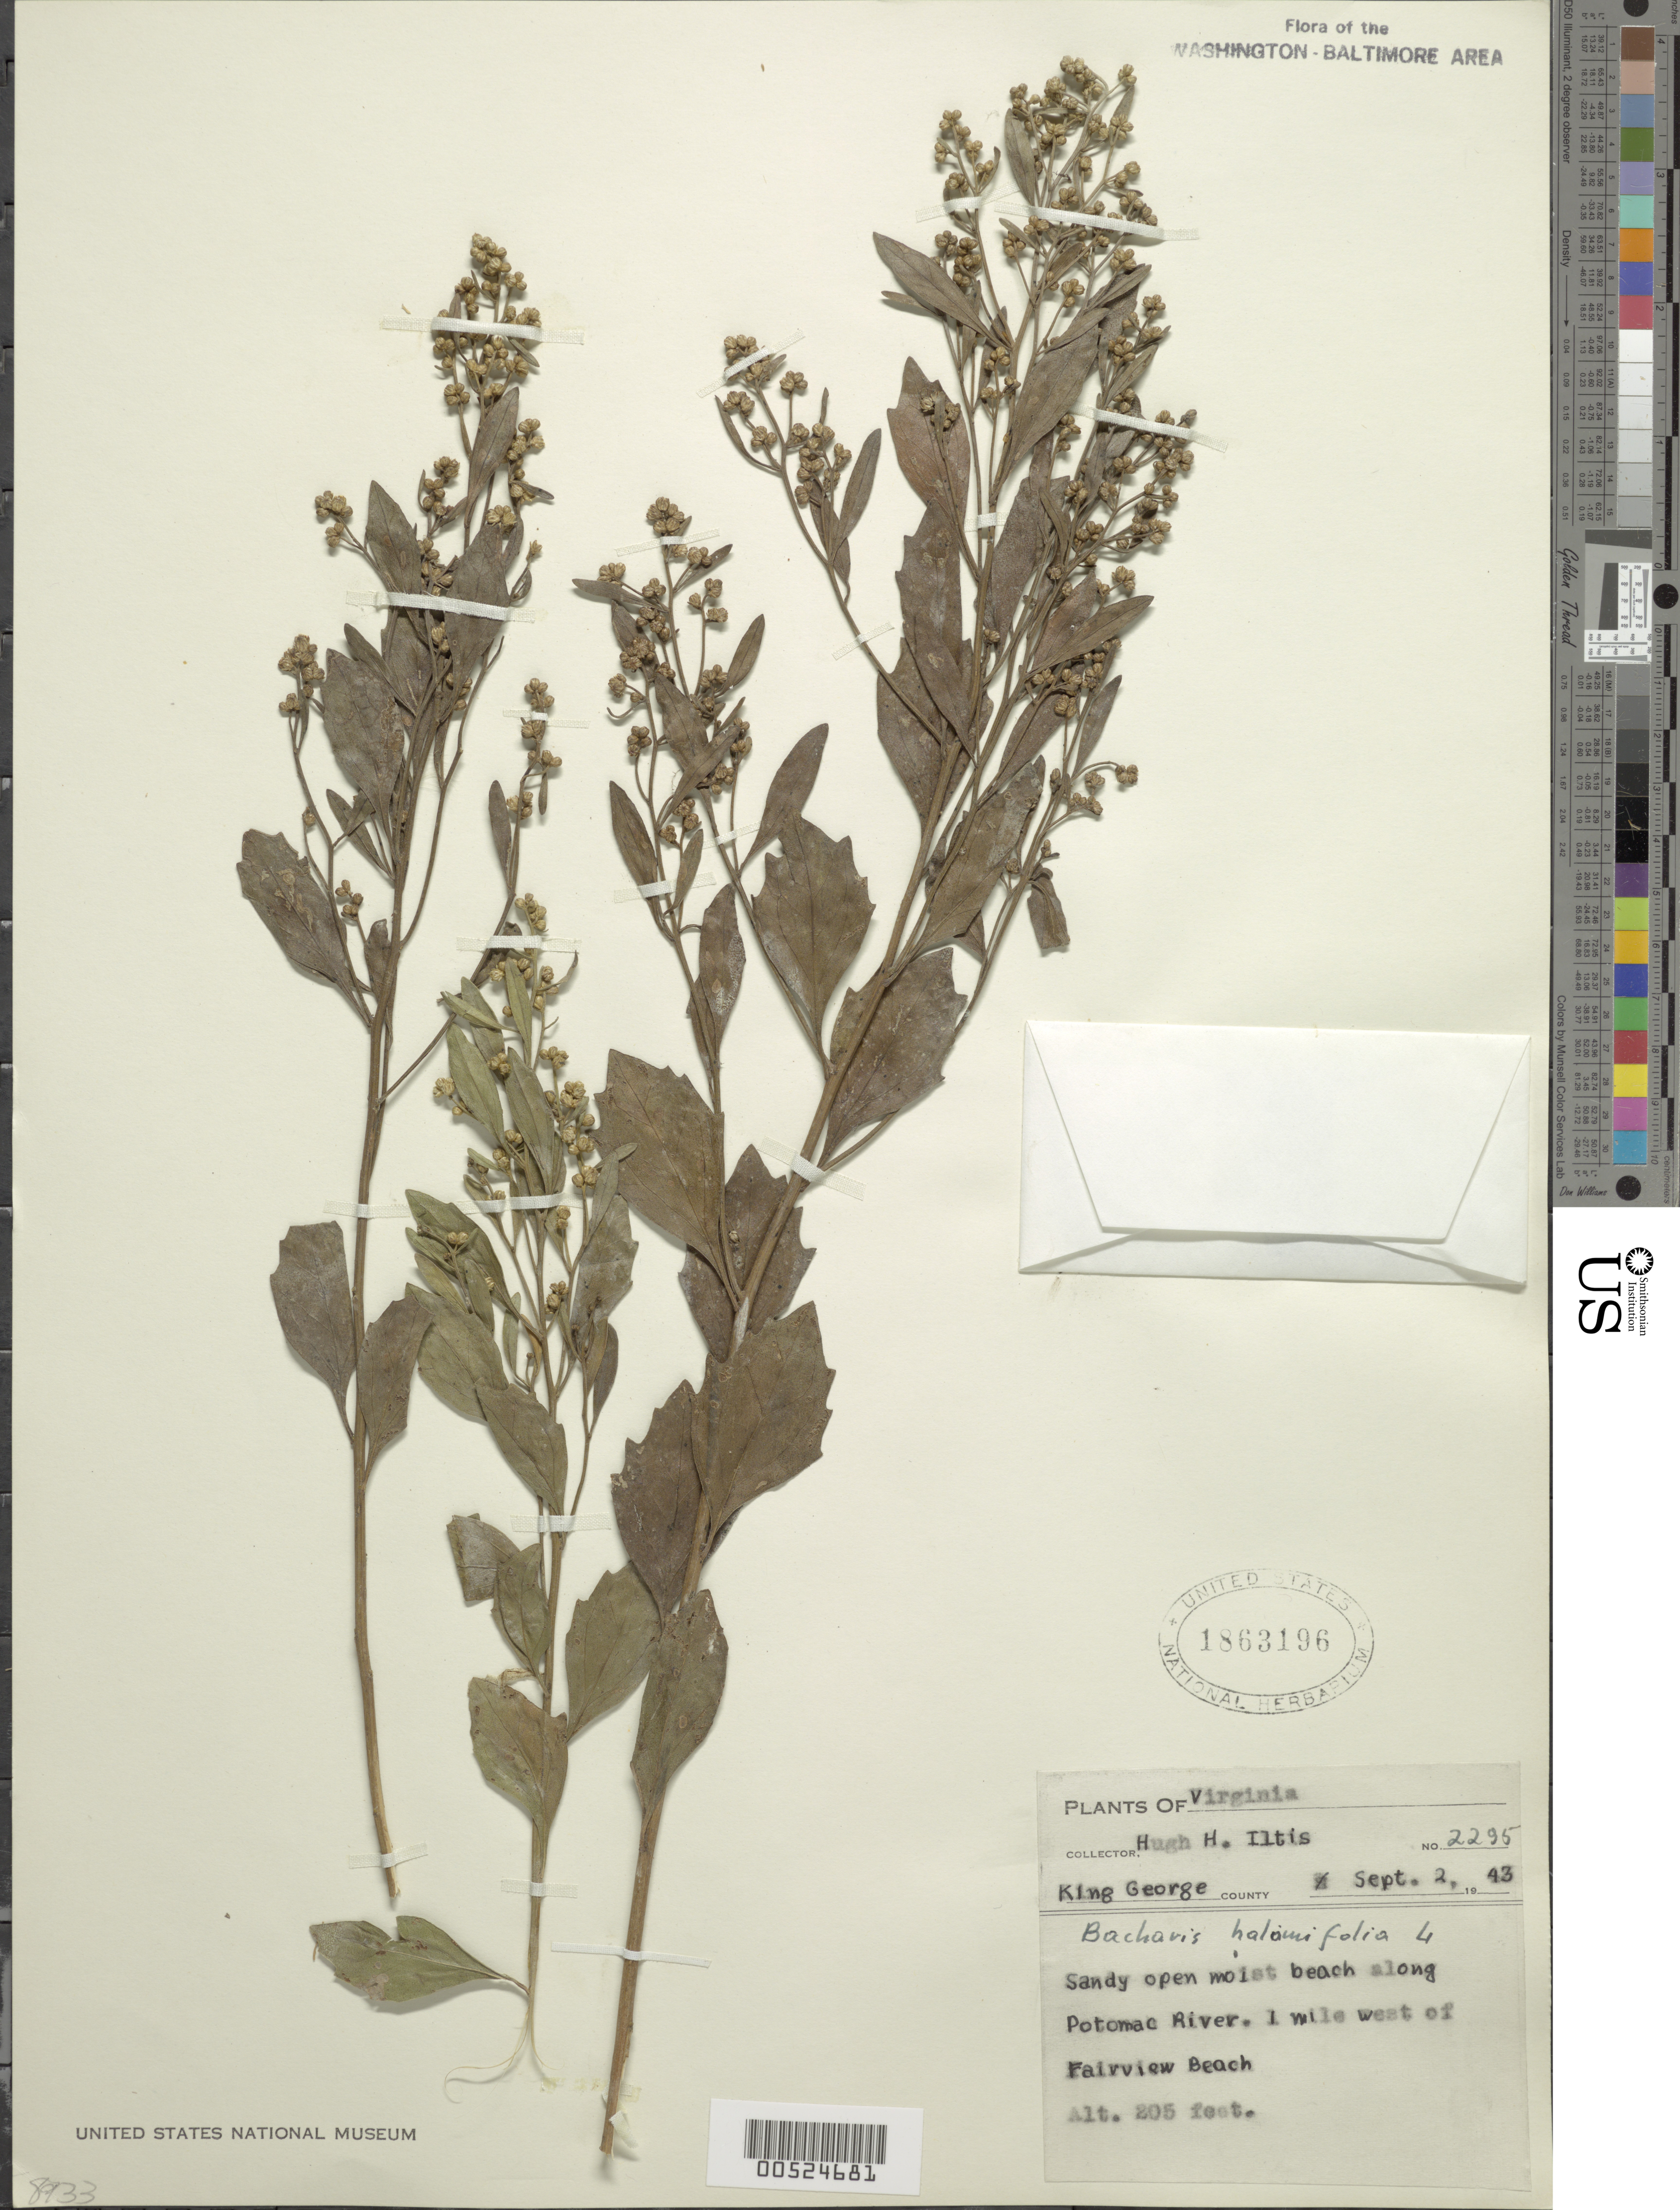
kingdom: Plantae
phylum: Tracheophyta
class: Magnoliopsida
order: Asterales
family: Asteraceae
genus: Baccharis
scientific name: Baccharis halimifolia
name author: L.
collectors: H. H. Iltis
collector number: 2295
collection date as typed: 02 Sep 1943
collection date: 1943-09-02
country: United States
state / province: Virginia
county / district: King George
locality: Fairview Beach, 1 mi. W of, along Potomac River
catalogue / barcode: US 1863196